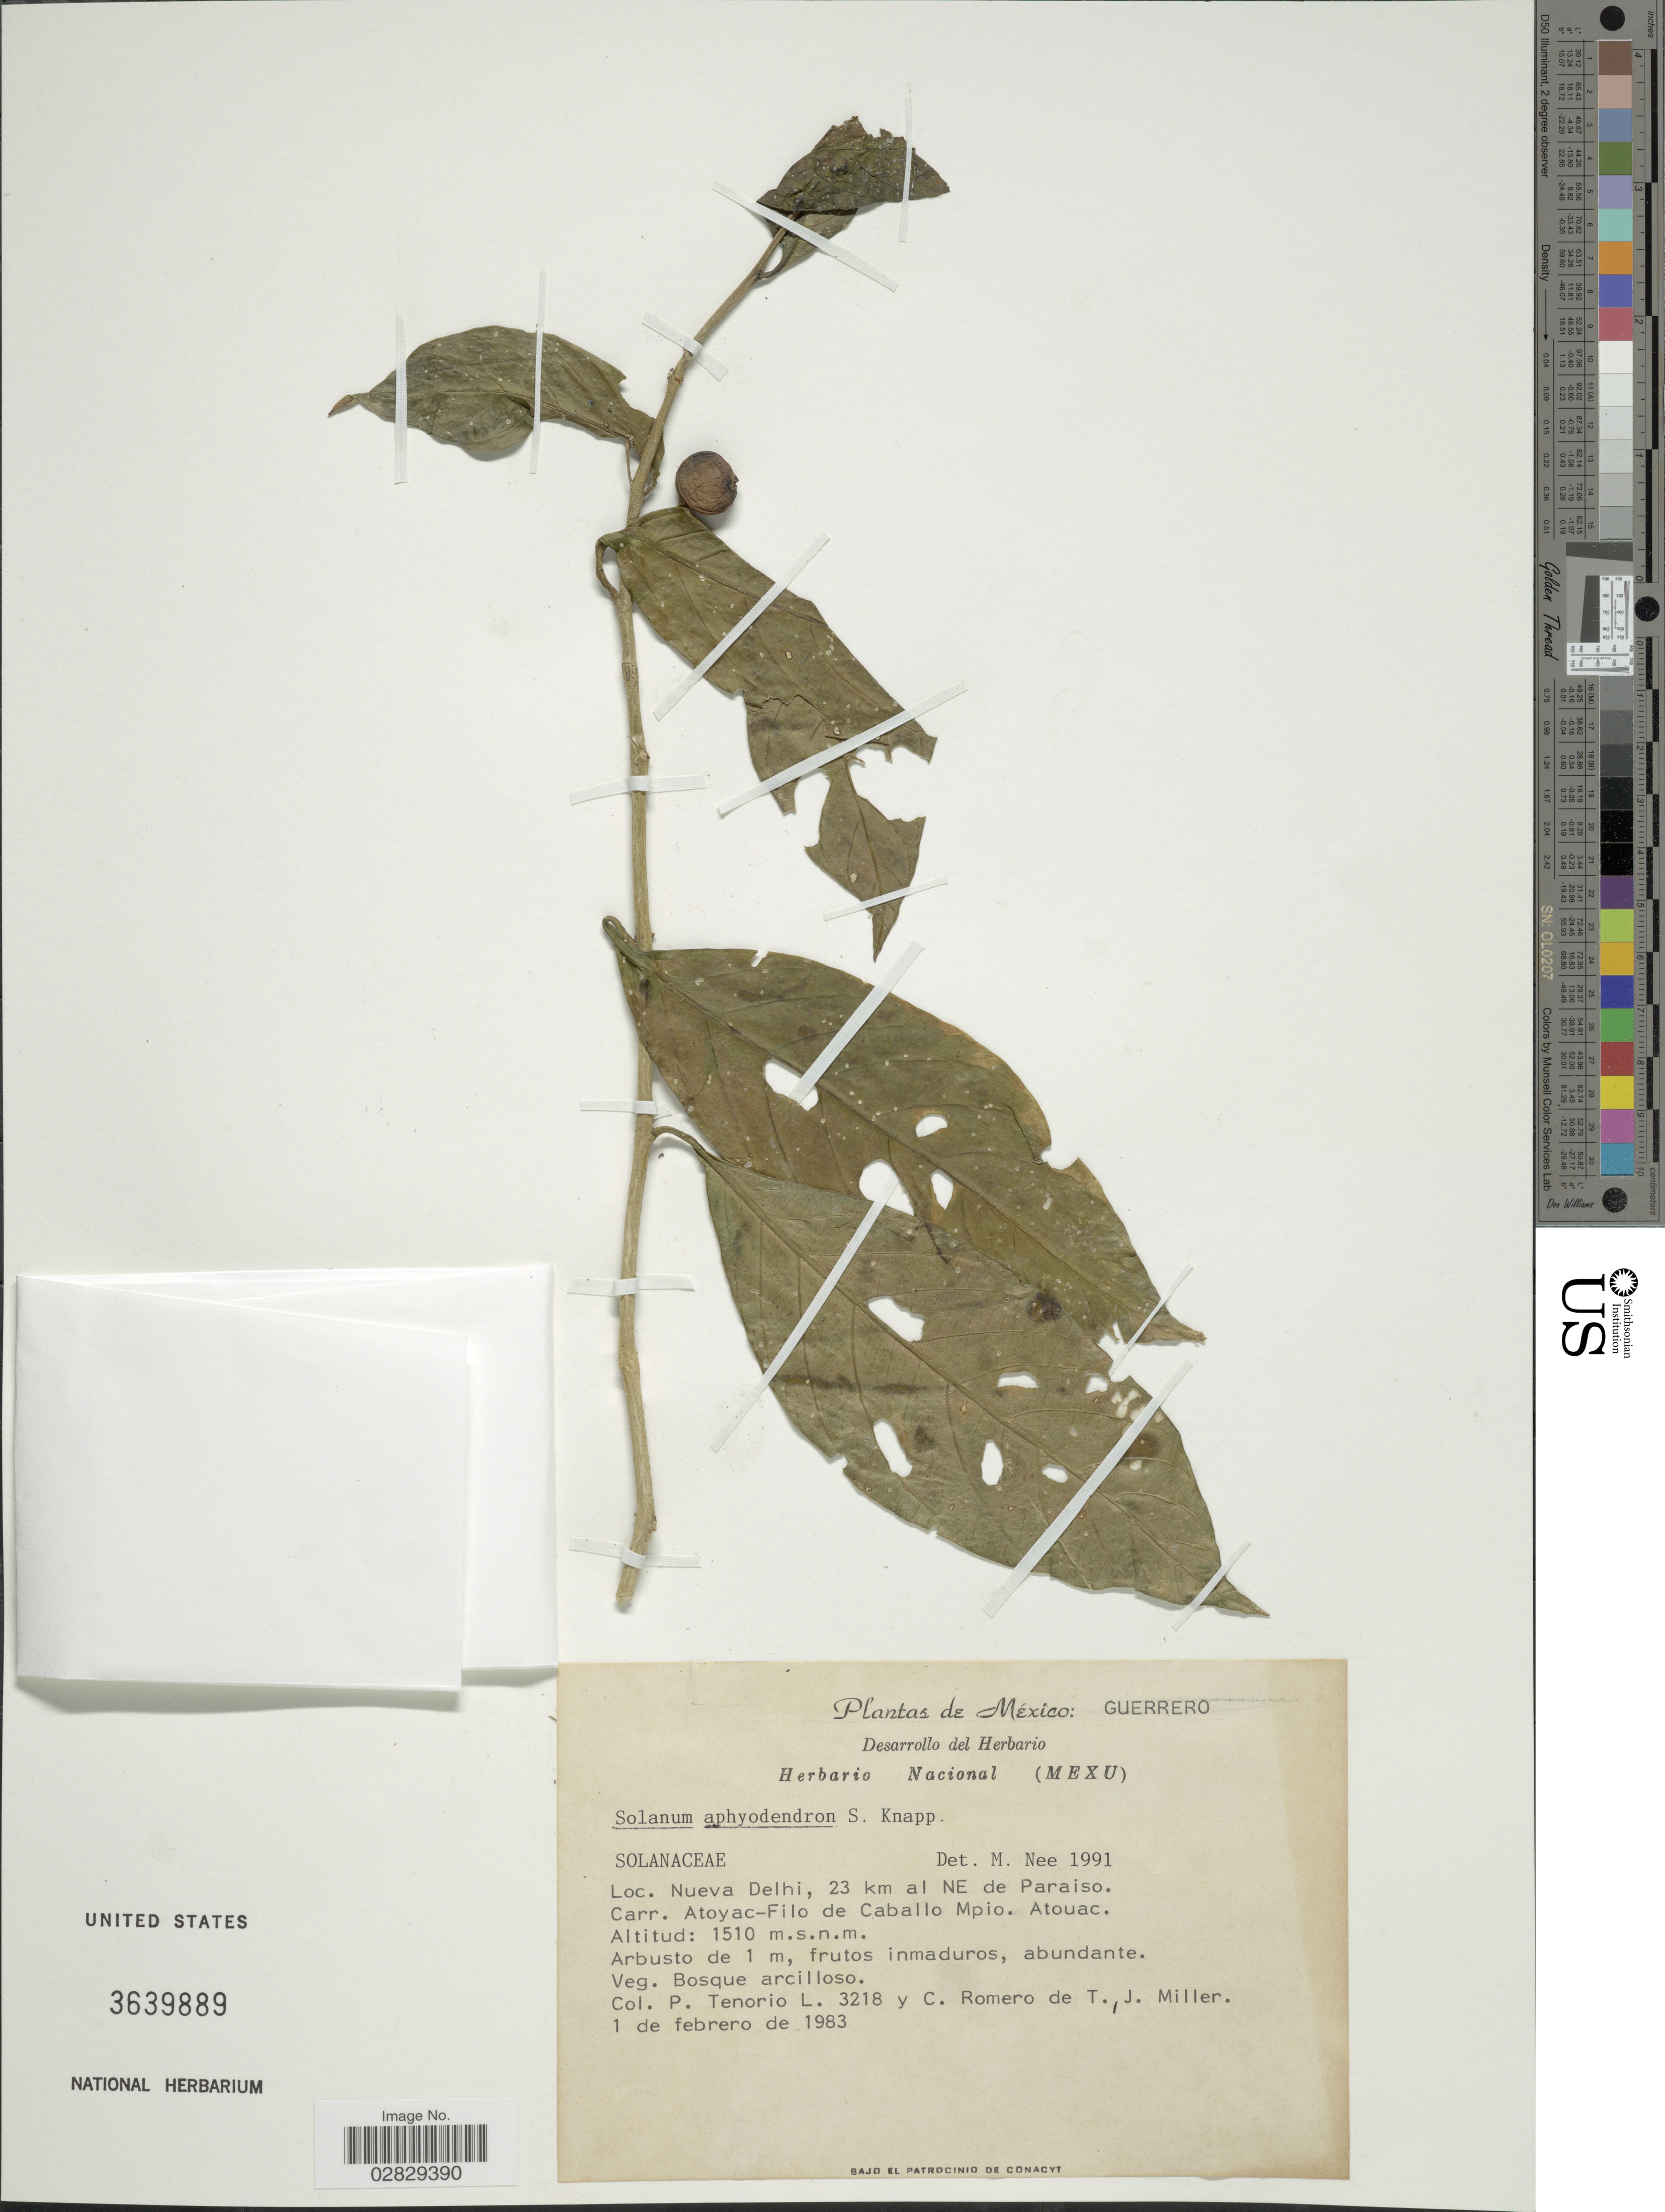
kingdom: Plantae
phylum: Tracheophyta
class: Magnoliopsida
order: Solanales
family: Solanaceae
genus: Solanum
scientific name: Solanum aphyodendron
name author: S. Knapp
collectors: P. Tenorio L., C. Romero & T. Miller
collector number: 3218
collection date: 1983-02-01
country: Mexico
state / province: Guerrero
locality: Nueva Delhi, 23 km al NE de Paraiso. Carr. Atoyac-Filo de Caballo Mpio. Atouac.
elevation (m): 1510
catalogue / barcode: US 3639889